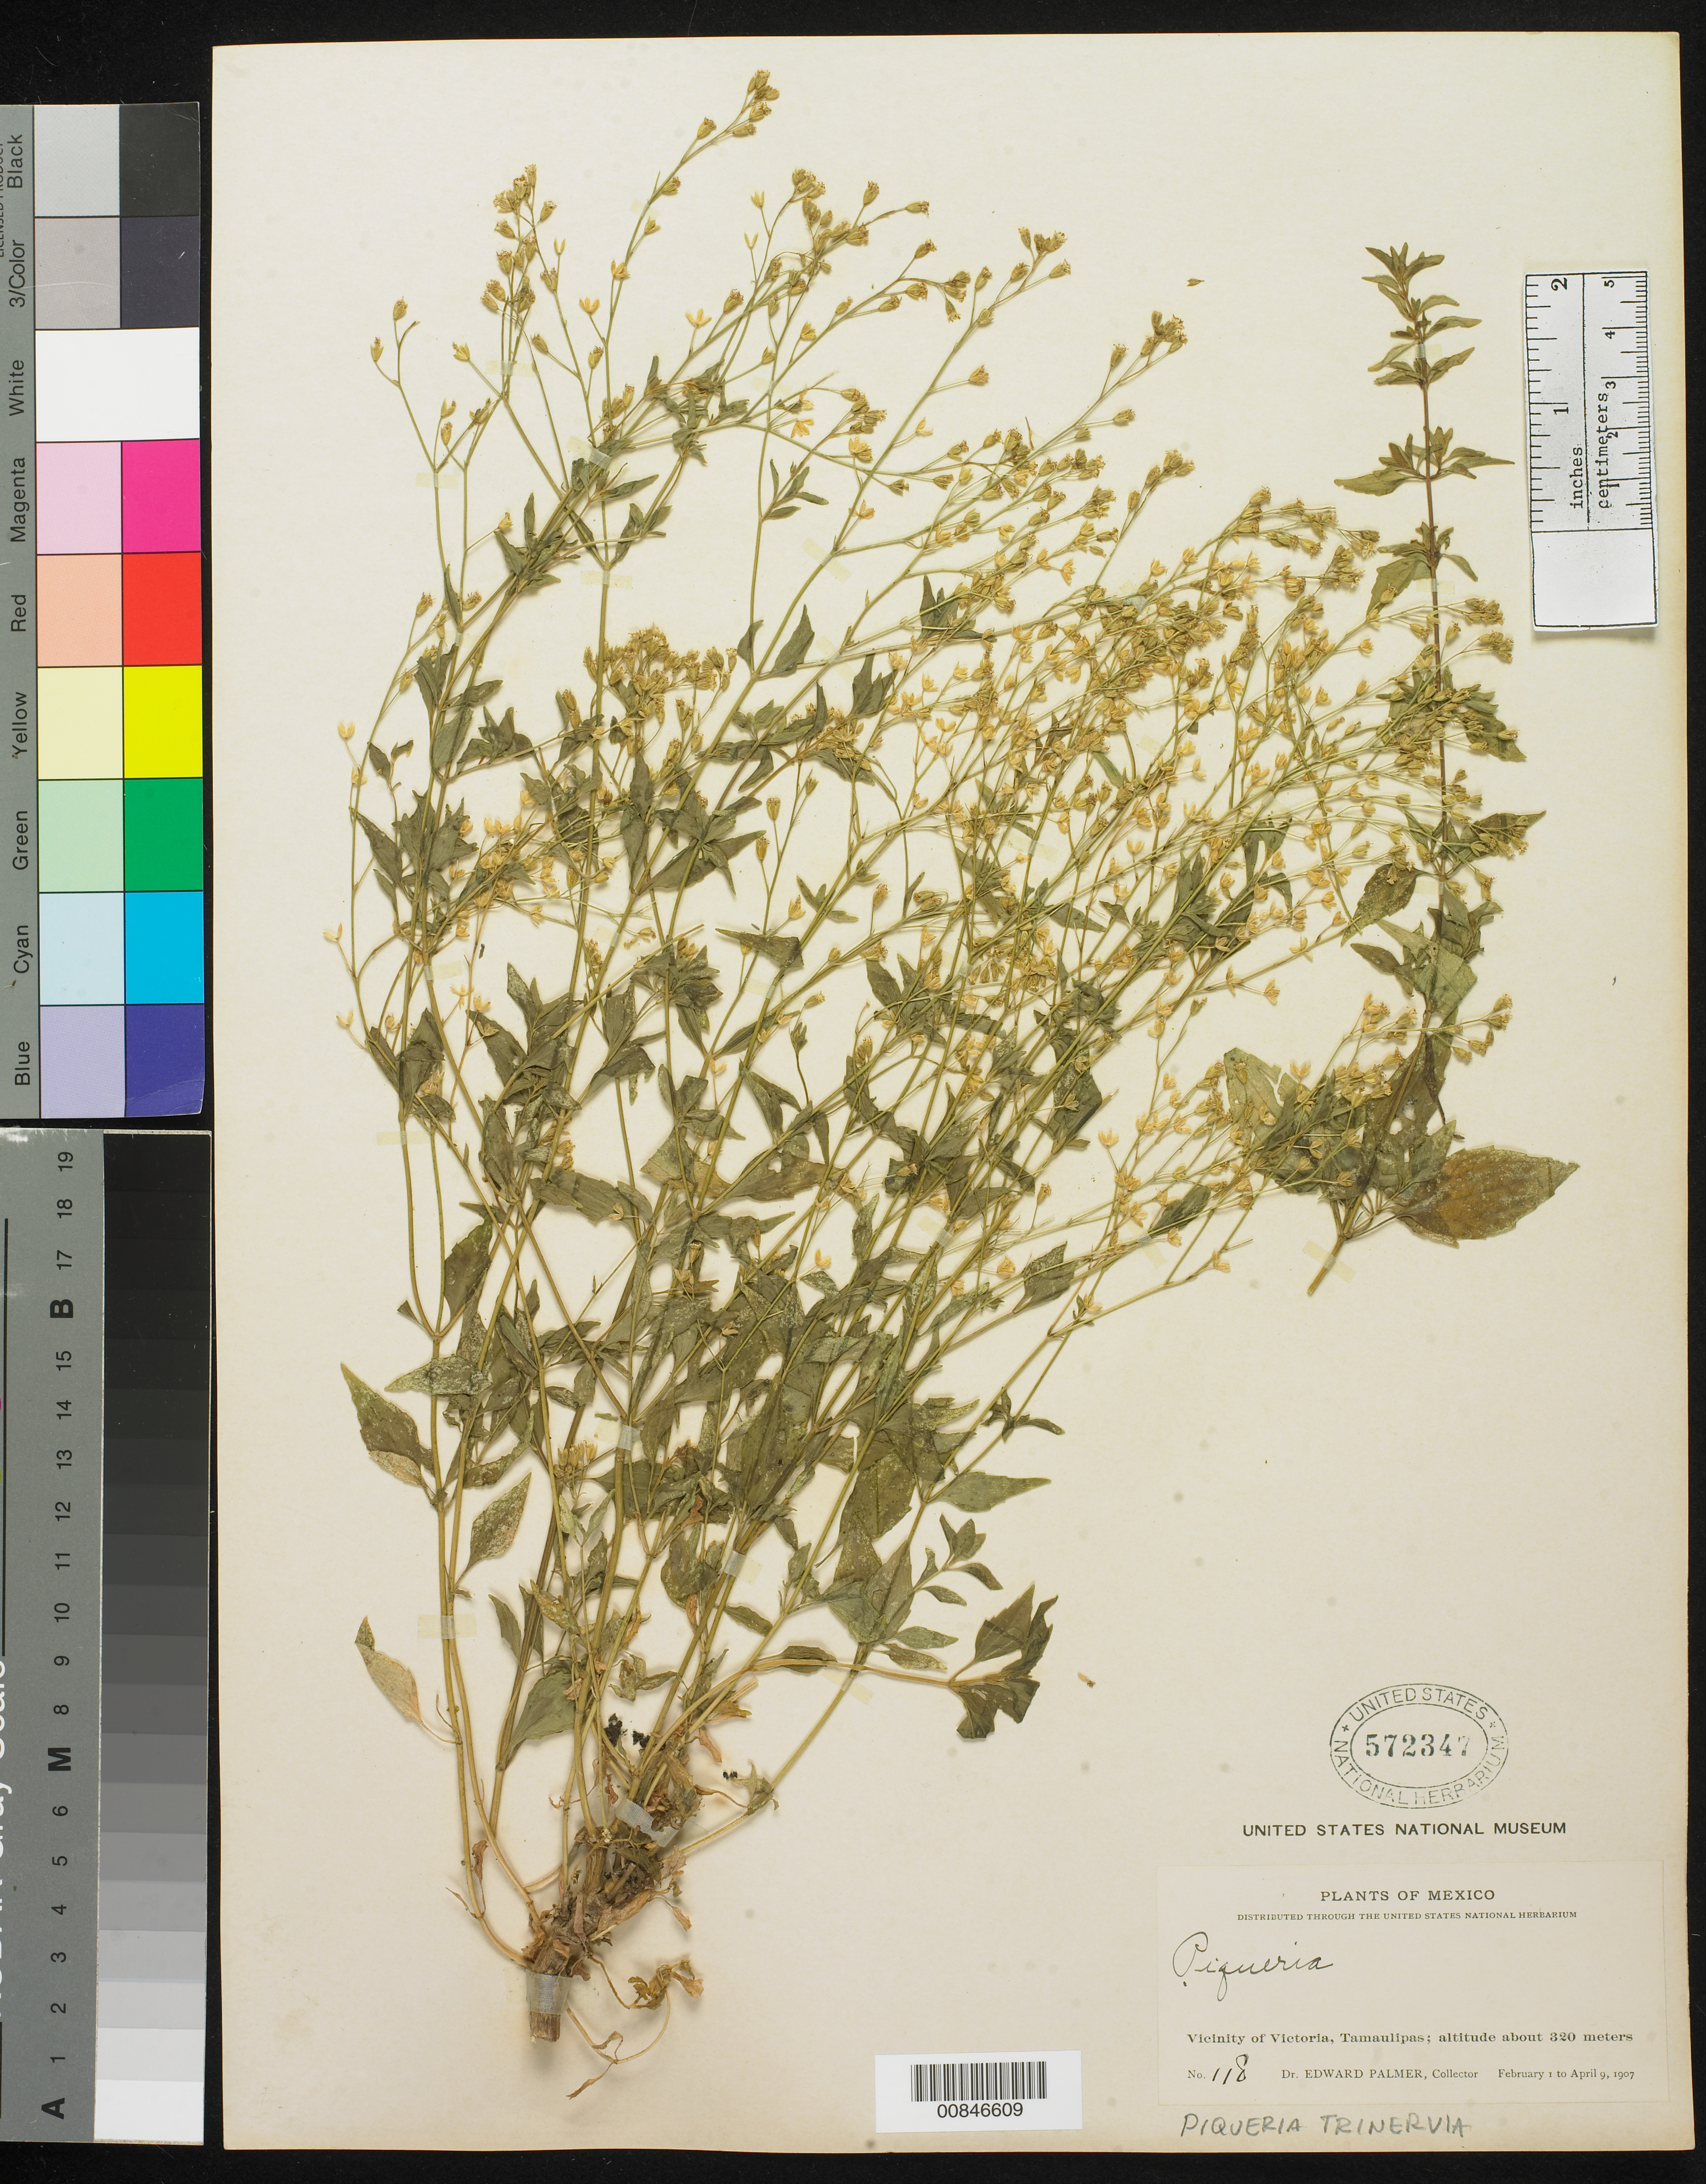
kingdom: Plantae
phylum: Tracheophyta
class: Magnoliopsida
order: Asterales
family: Asteraceae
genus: Piqueria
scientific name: Piqueria trinervia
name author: Cav.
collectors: E. Palmer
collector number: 118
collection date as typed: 01 Feb 1907 to 09 Apr 1907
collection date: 1907-02-01/1907-04-09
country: Mexico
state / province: Tamaulipas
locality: Vicinity of Victoria.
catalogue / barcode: US 572347